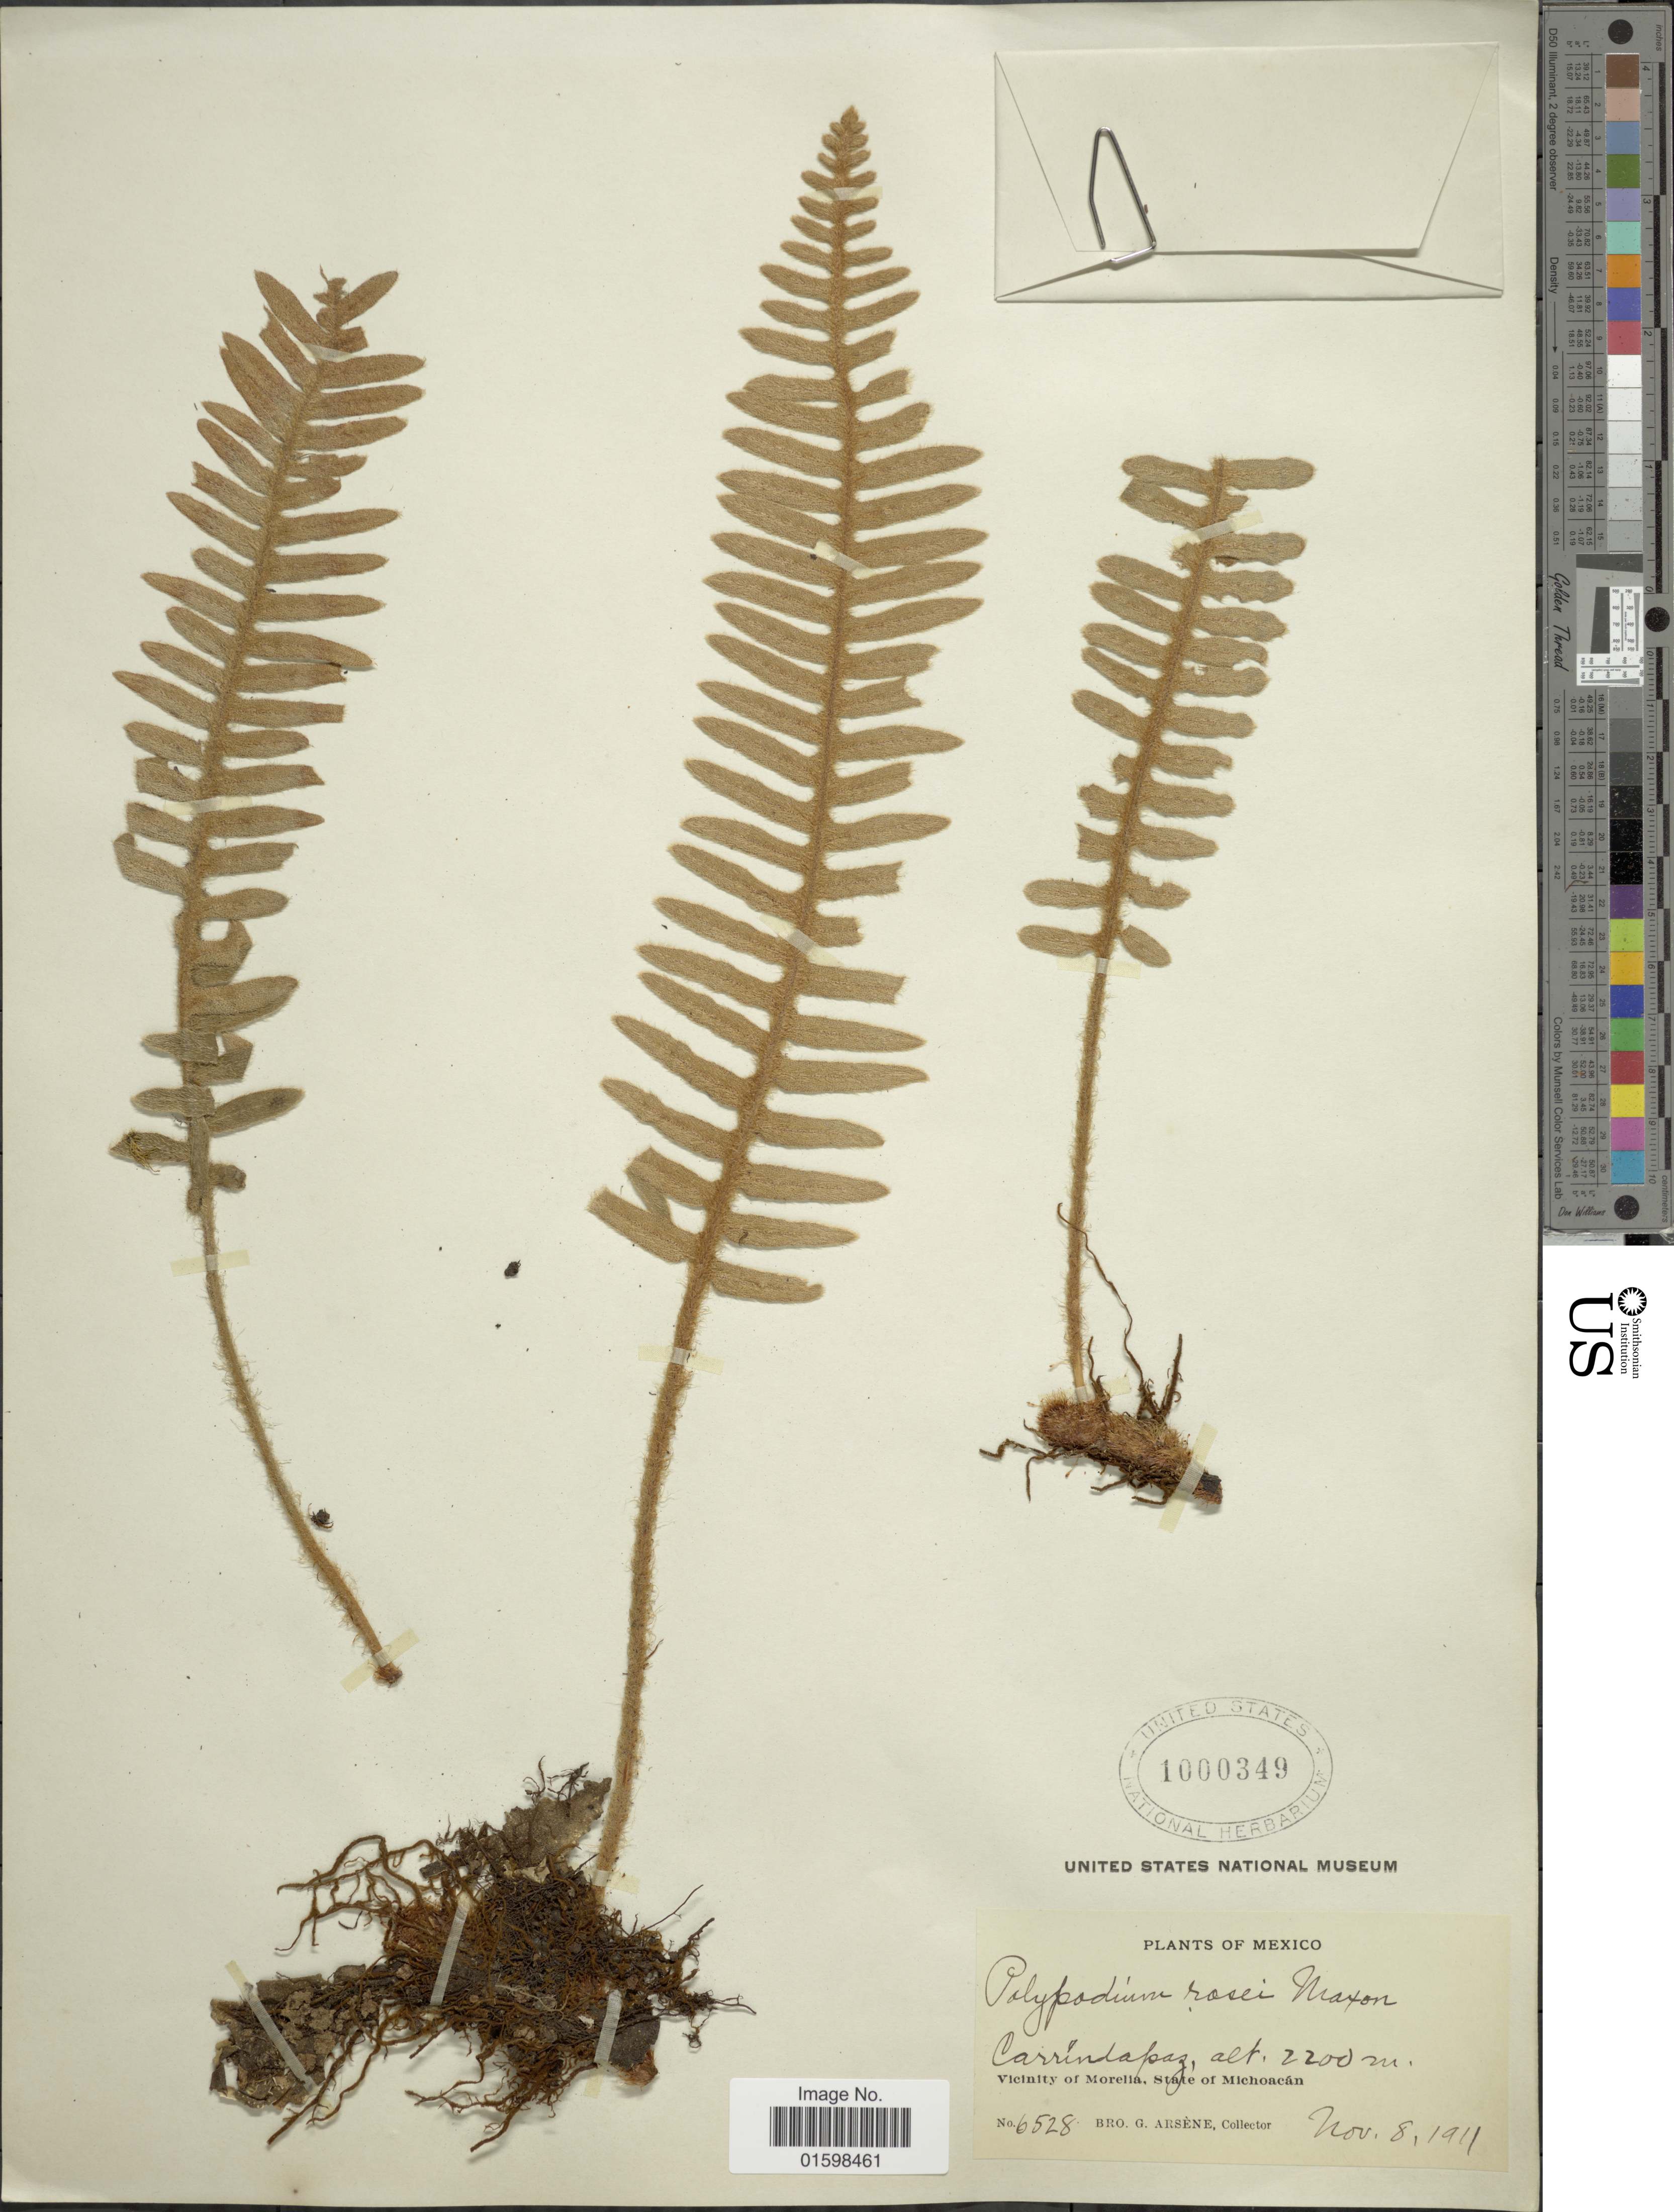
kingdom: Plantae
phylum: Tracheophyta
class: Polypodiopsida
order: Polypodiales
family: Polypodiaceae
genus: Pleopeltis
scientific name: Pleopeltis rosei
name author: (Maxon) A.R. Sm. & Tejero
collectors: Bro. G. Arsène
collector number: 65328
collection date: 1911-11-08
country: Mexico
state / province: Michoacán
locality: Carrintapaz, Vicinity of Morelia, State of Michoacan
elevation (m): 2200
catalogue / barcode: US 1000349